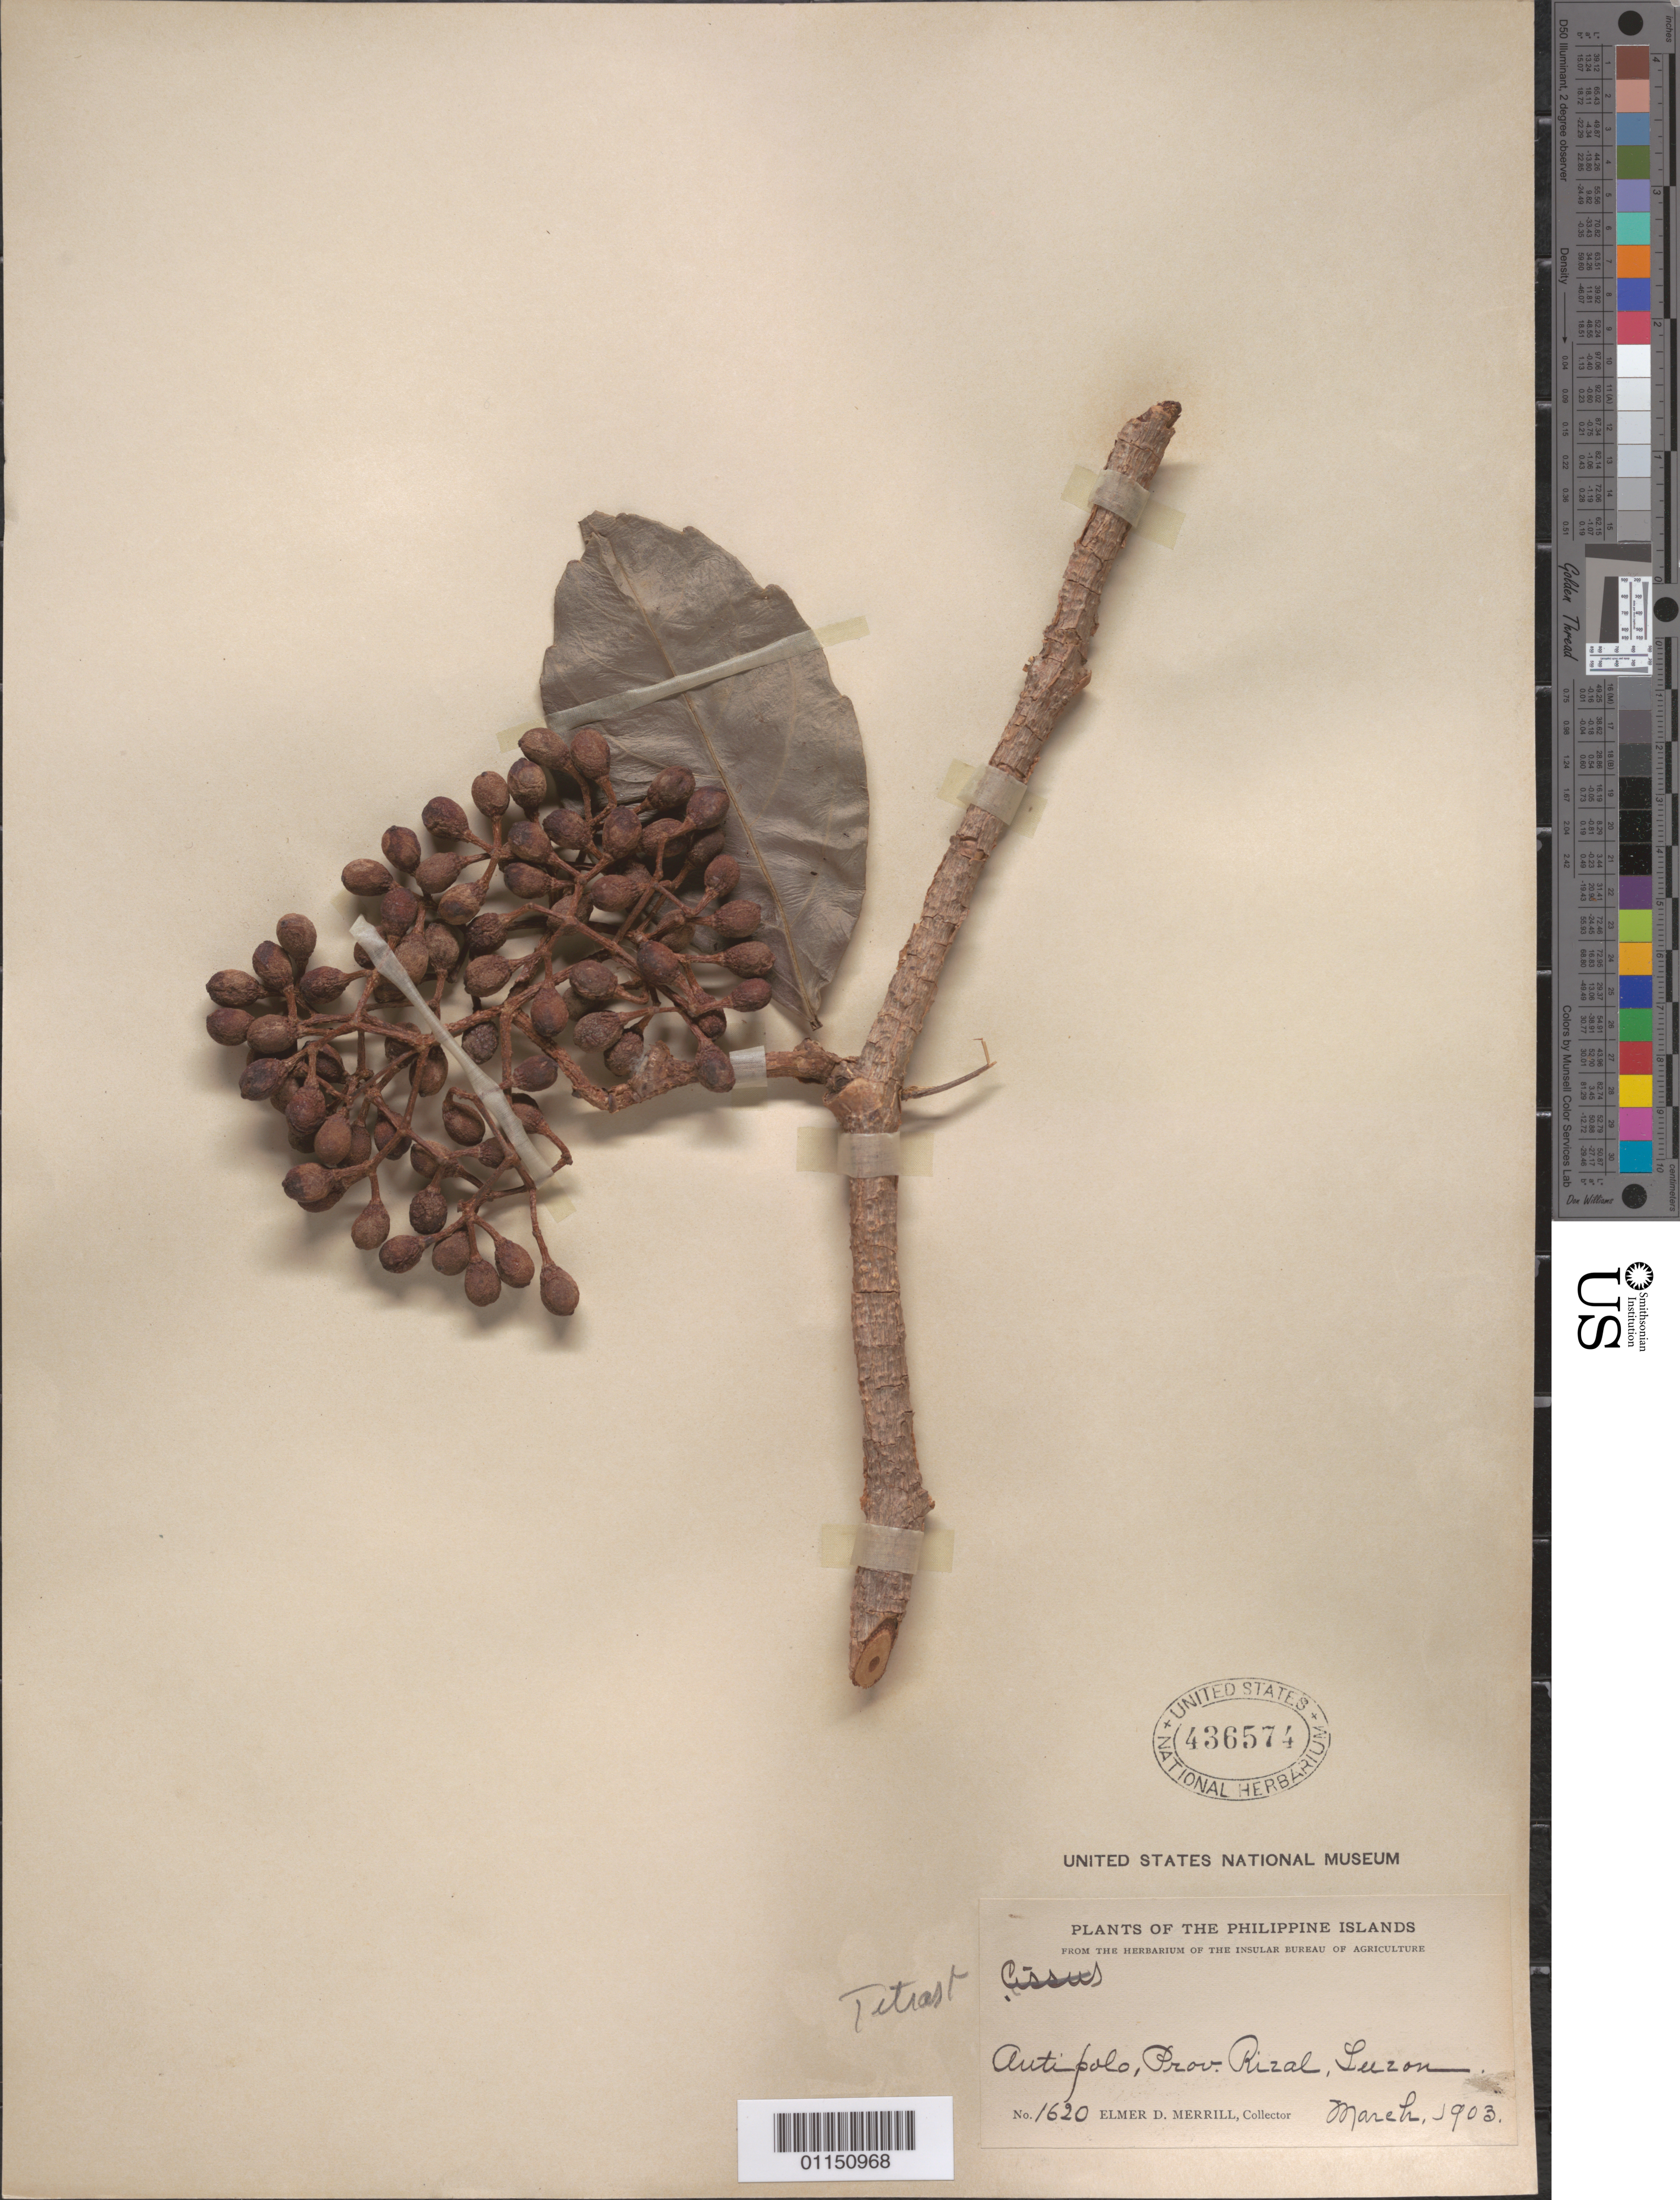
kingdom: Plantae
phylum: Tracheophyta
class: Magnoliopsida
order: Vitales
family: Vitaceae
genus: Tetrastigma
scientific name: Tetrastigma sp.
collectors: E. D. Merrill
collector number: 1620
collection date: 1903-03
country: Philippines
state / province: Calabarzon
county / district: Rizal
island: Luzon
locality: Antipolo. Luzon.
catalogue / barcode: US 436574